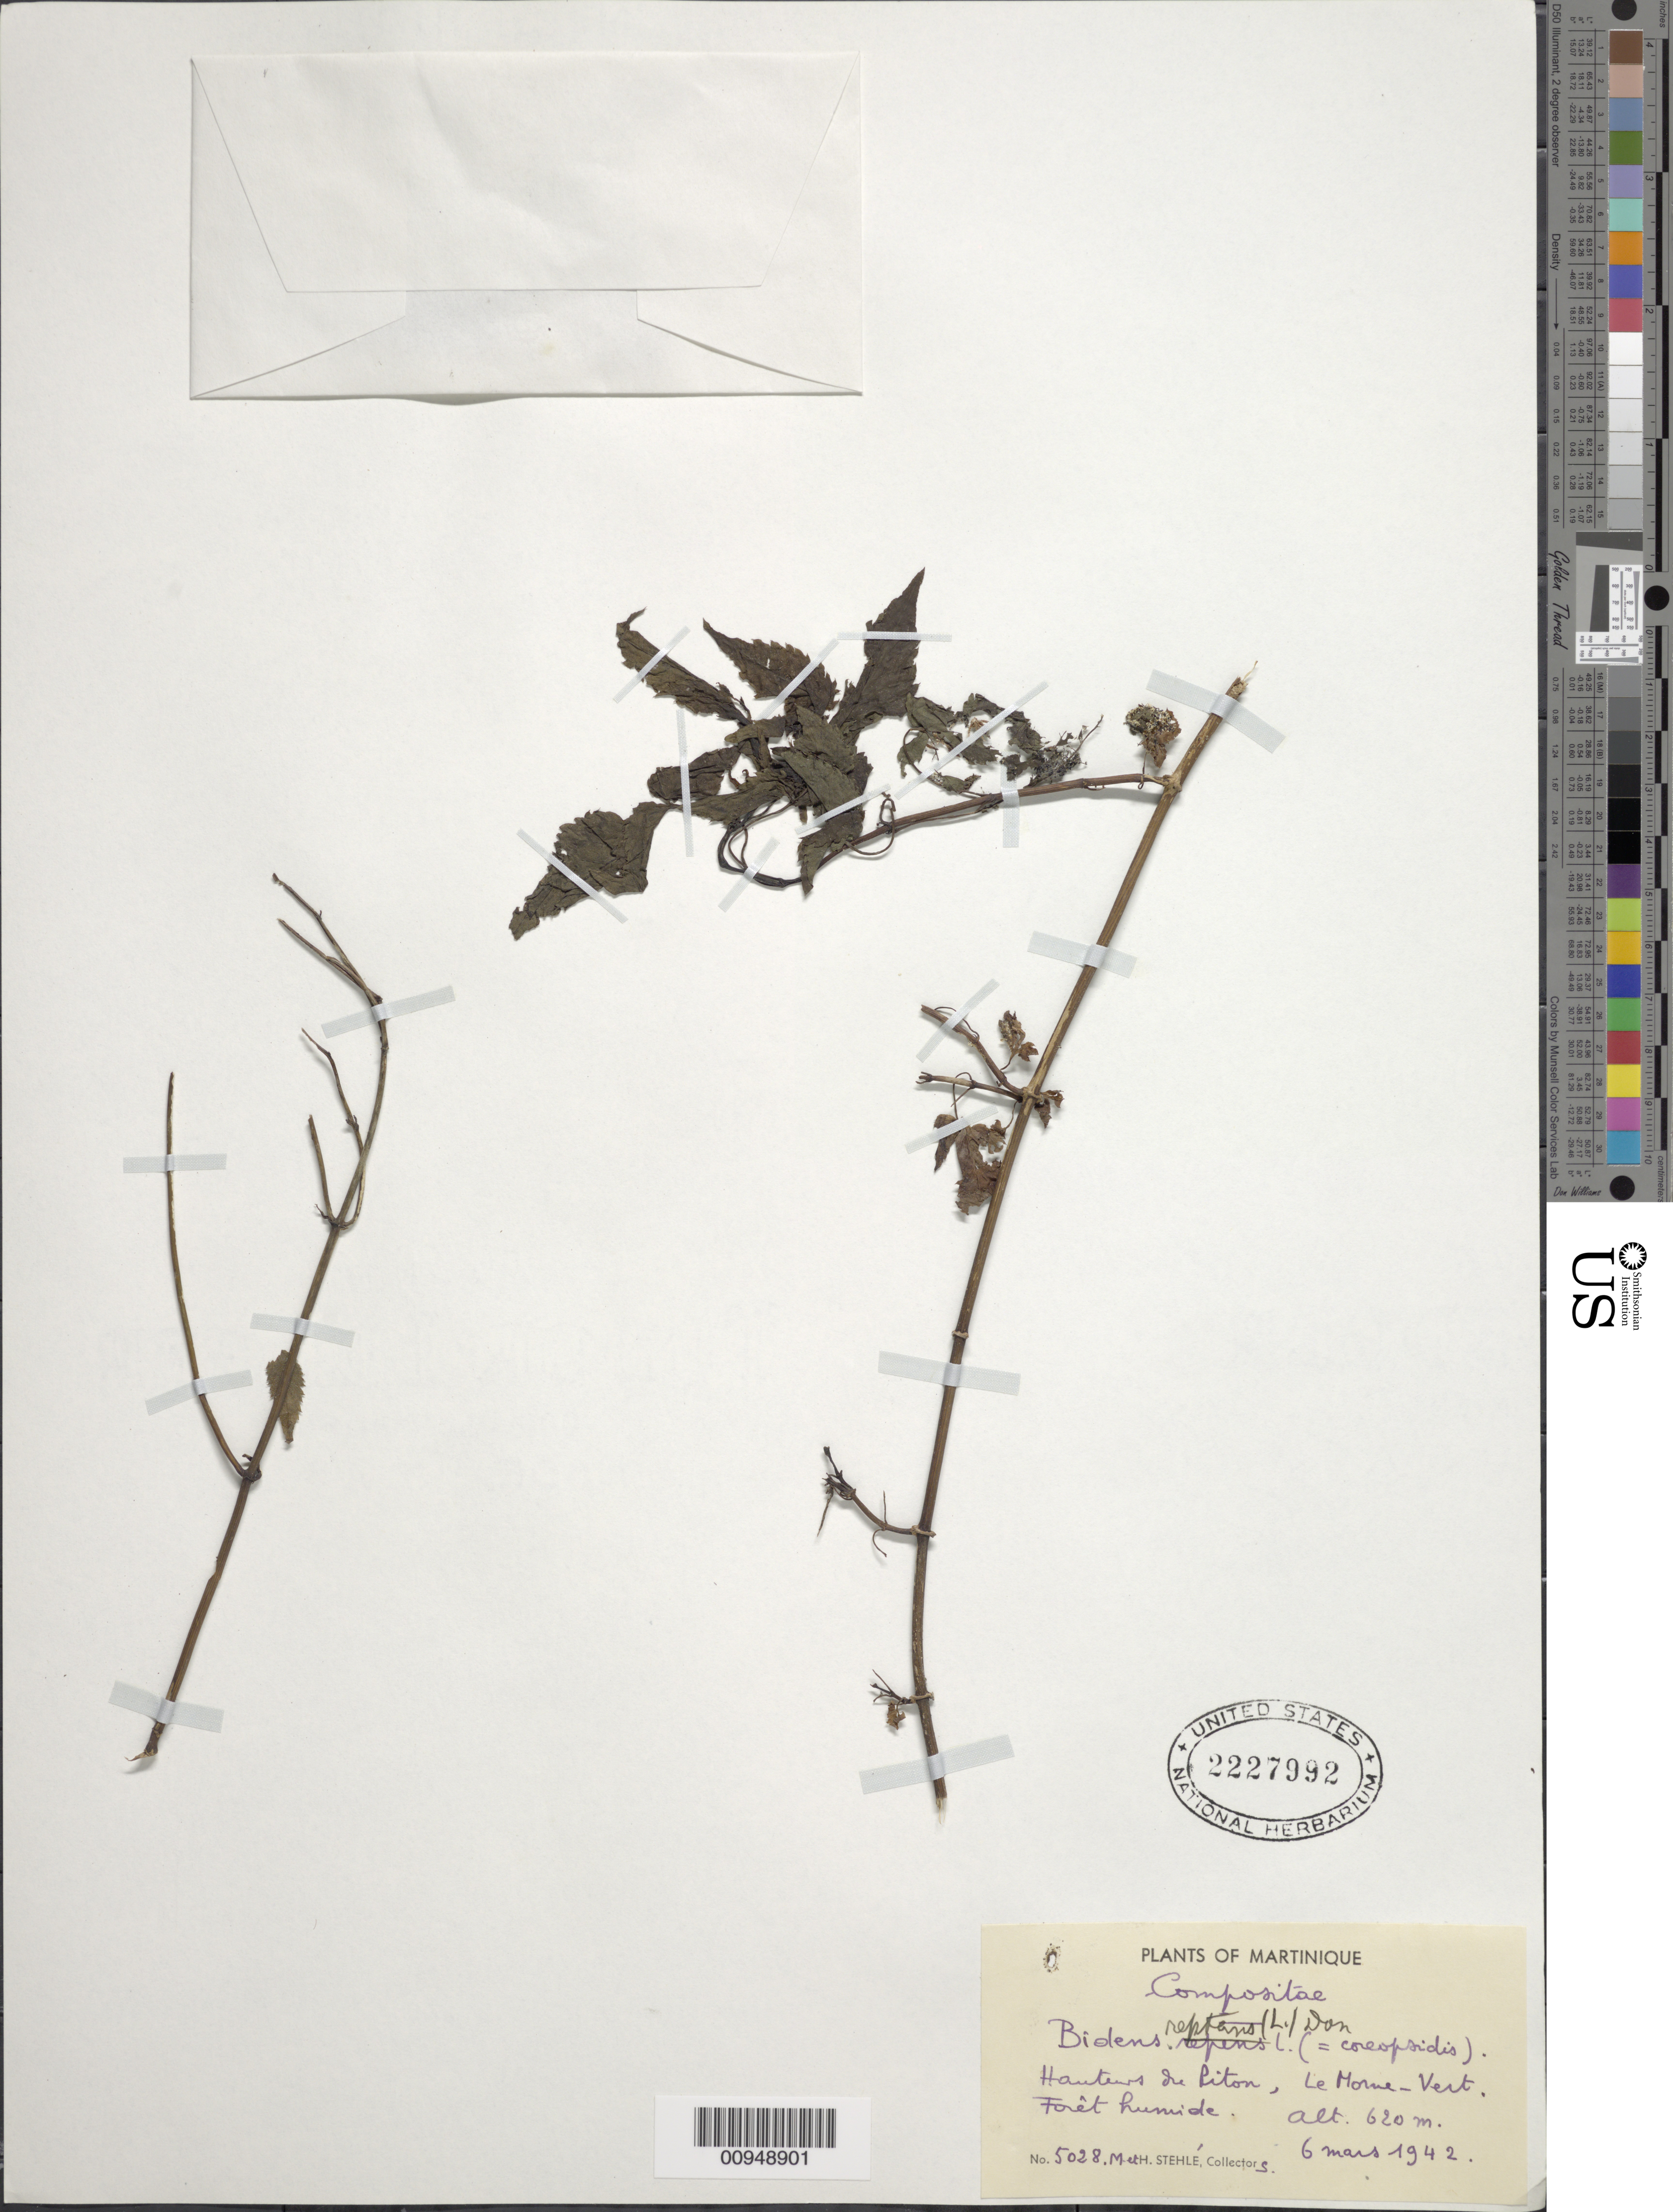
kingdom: Plantae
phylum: Tracheophyta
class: Magnoliopsida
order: Asterales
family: Asteraceae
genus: Bidens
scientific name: Bidens reptans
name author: (L.) G. Don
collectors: H. Stehlé & M. Stehlé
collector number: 5028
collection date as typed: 06 Mar 1942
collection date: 1942-03-06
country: Martinique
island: Martinique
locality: Hauteur de Piton, Le Morne Vert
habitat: Forêt humide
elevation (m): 620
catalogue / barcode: US 2227992